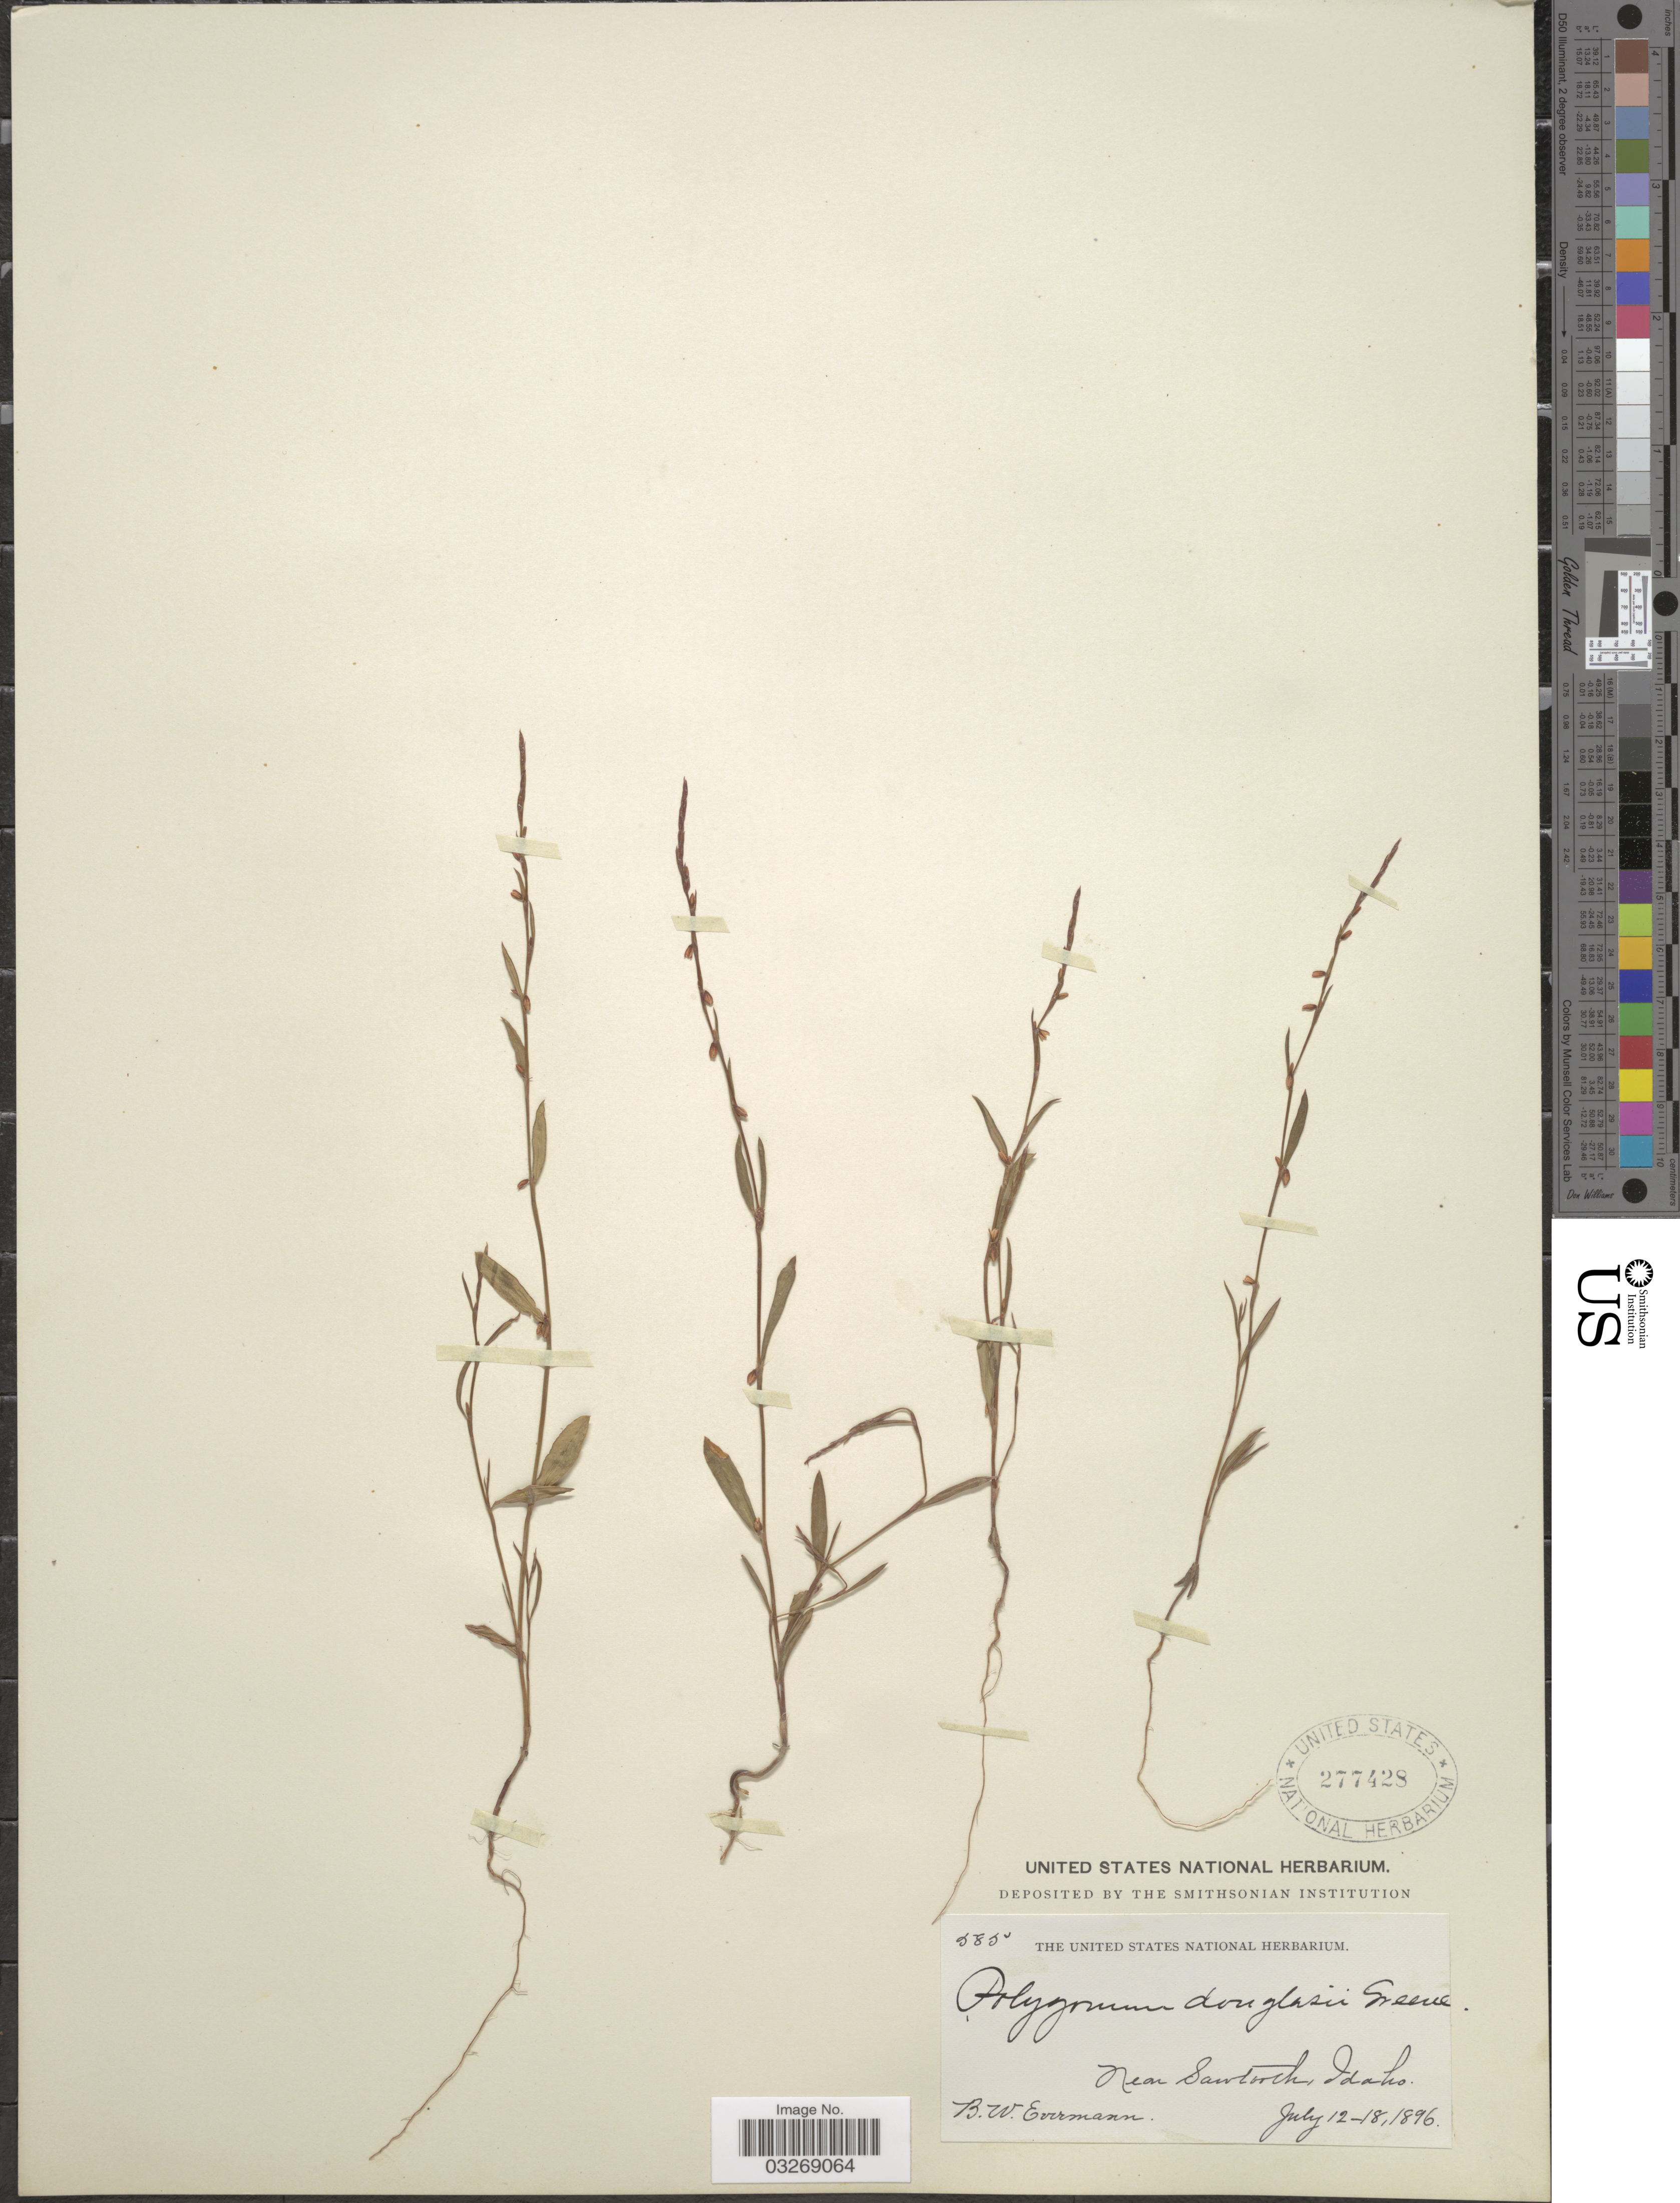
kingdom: Plantae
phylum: Tracheophyta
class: Magnoliopsida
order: Caryophyllales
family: Polygonaceae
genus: Polygonum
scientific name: Polygonum douglasii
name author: Greene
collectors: B. W. Evermann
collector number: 585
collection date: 1896-07-12/1896-07-18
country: United States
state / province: Idaho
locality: Near Sawtooth.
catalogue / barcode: US 277428